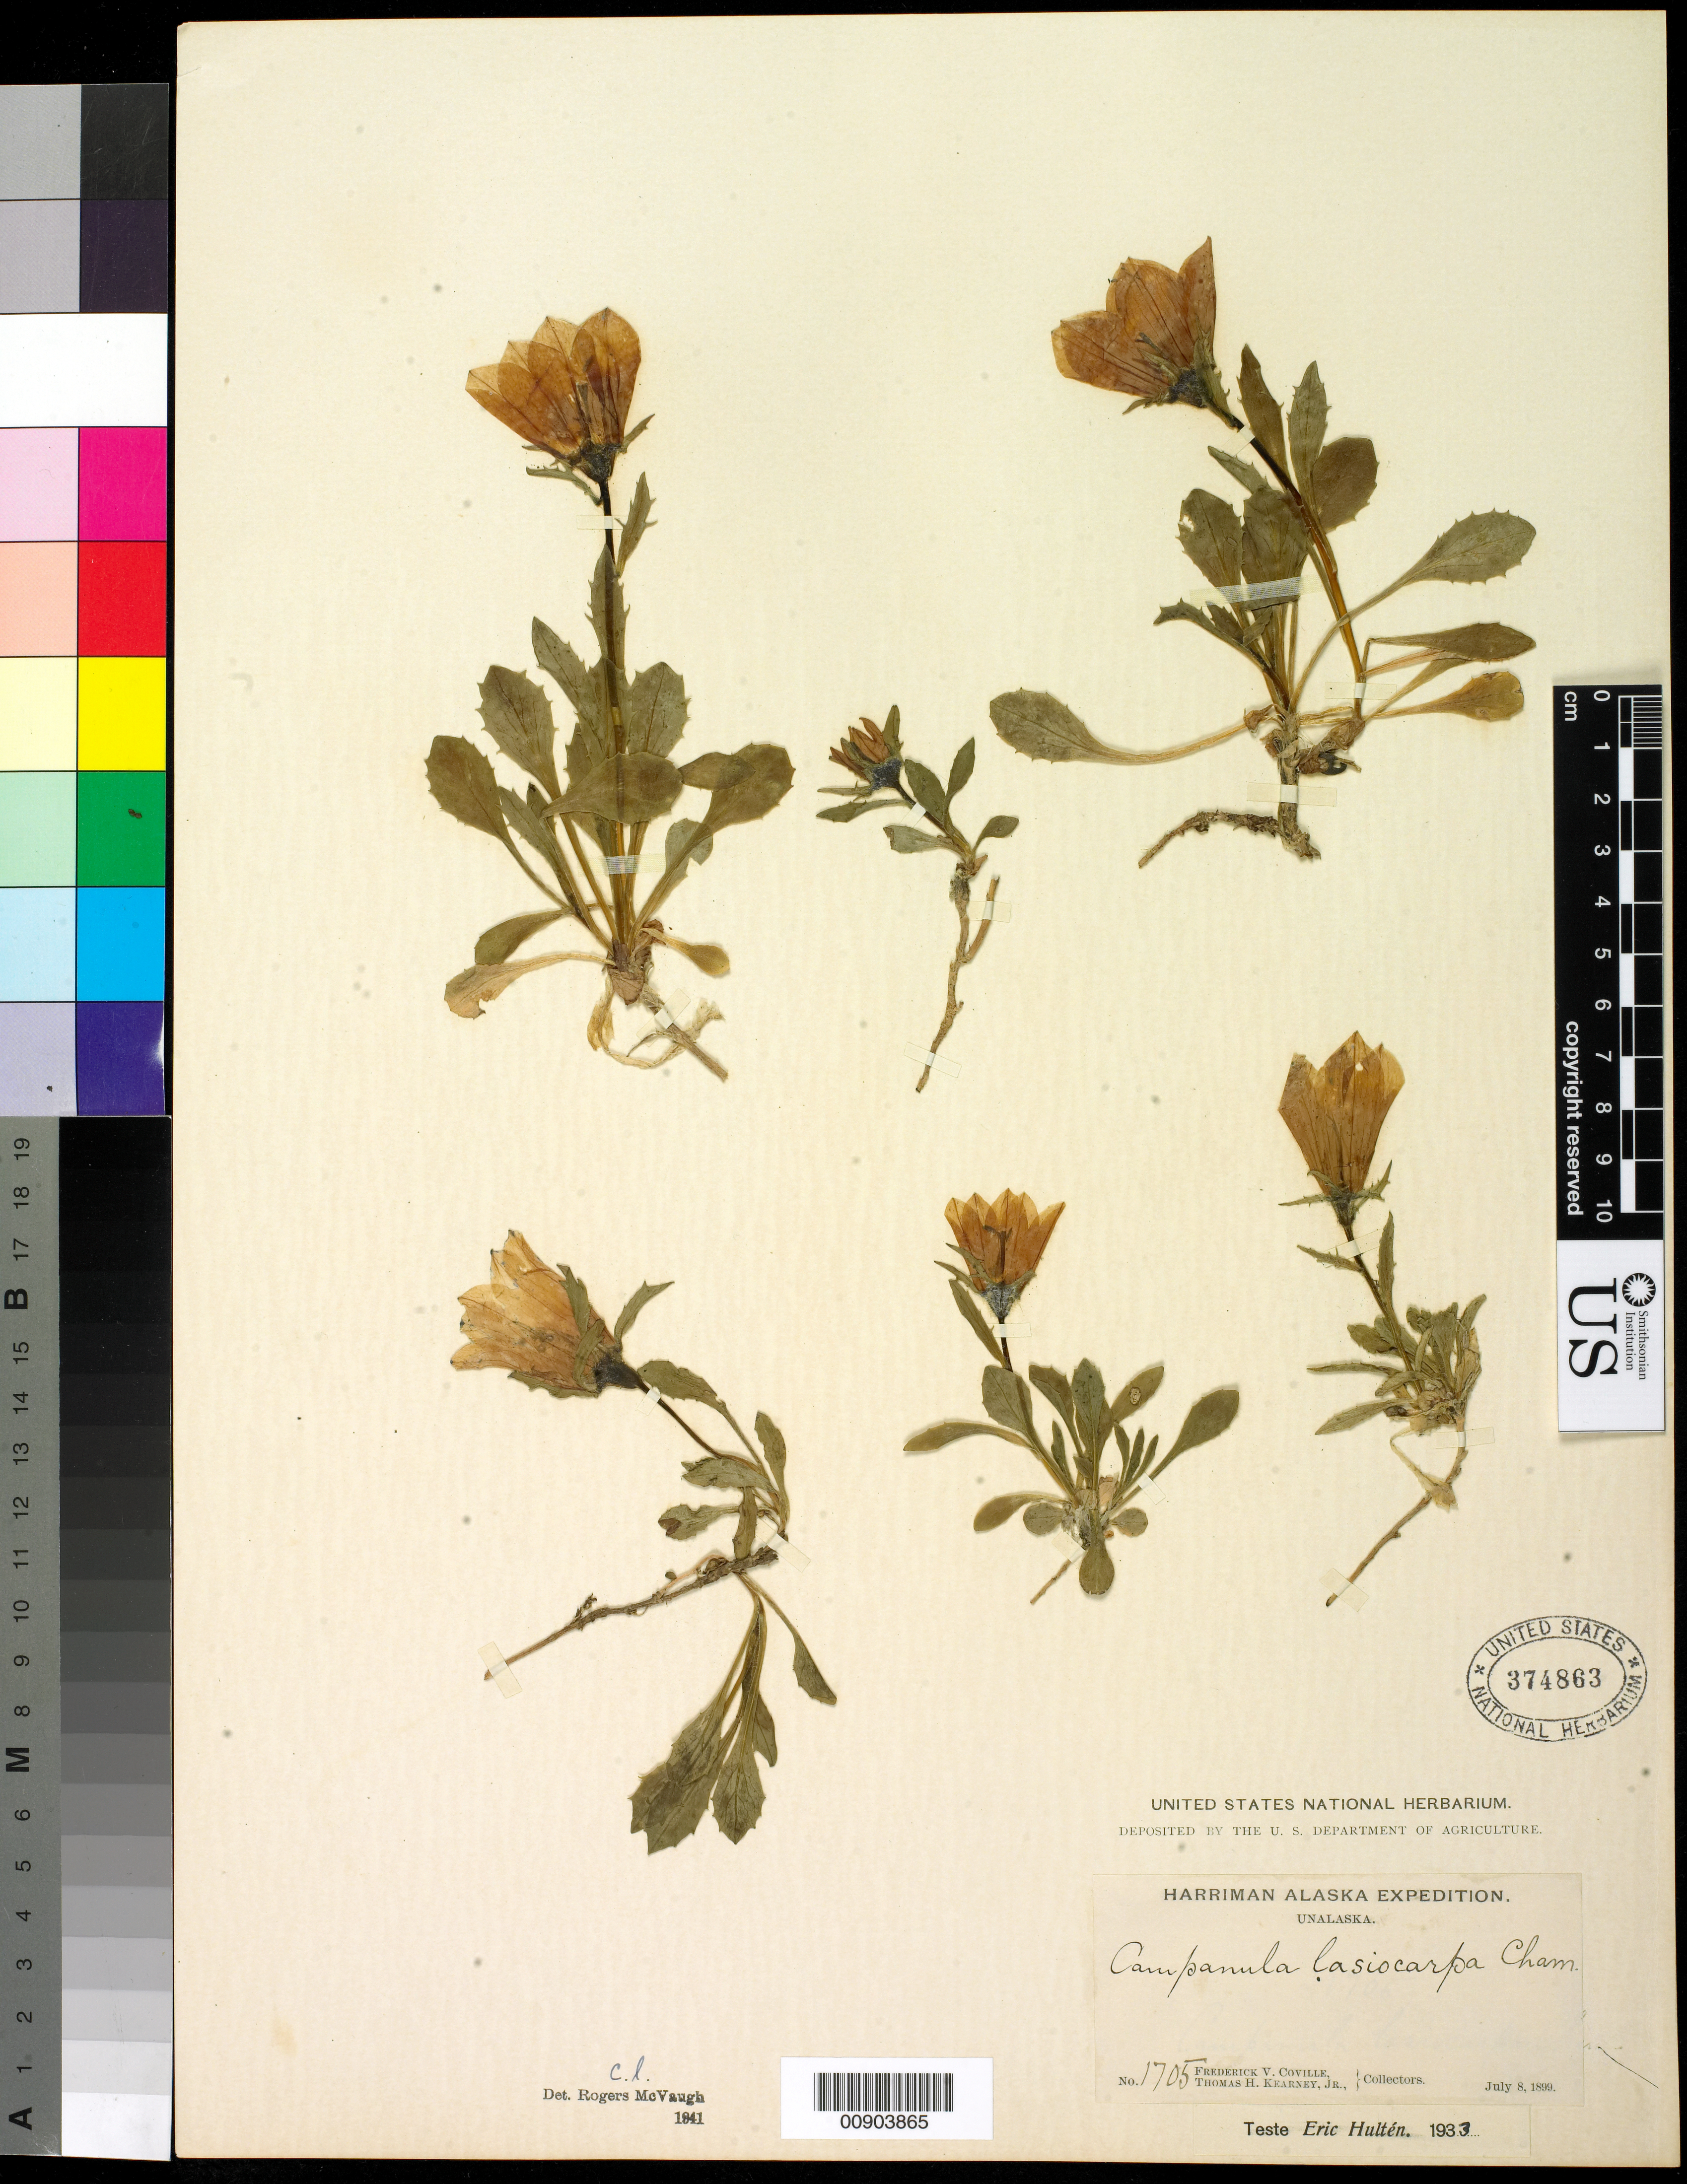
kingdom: Plantae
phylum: Tracheophyta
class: Magnoliopsida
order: Asterales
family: Campanulaceae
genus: Campanula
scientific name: Campanula lasiocarpa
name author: Cham.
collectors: F. V. Coville & T. H. Kearney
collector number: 1705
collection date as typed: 08 Jul 1899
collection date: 1899-07-08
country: United States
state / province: Alaska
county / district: Aleutians West Census Area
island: Unalaska Island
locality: Unalaska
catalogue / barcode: US 374863